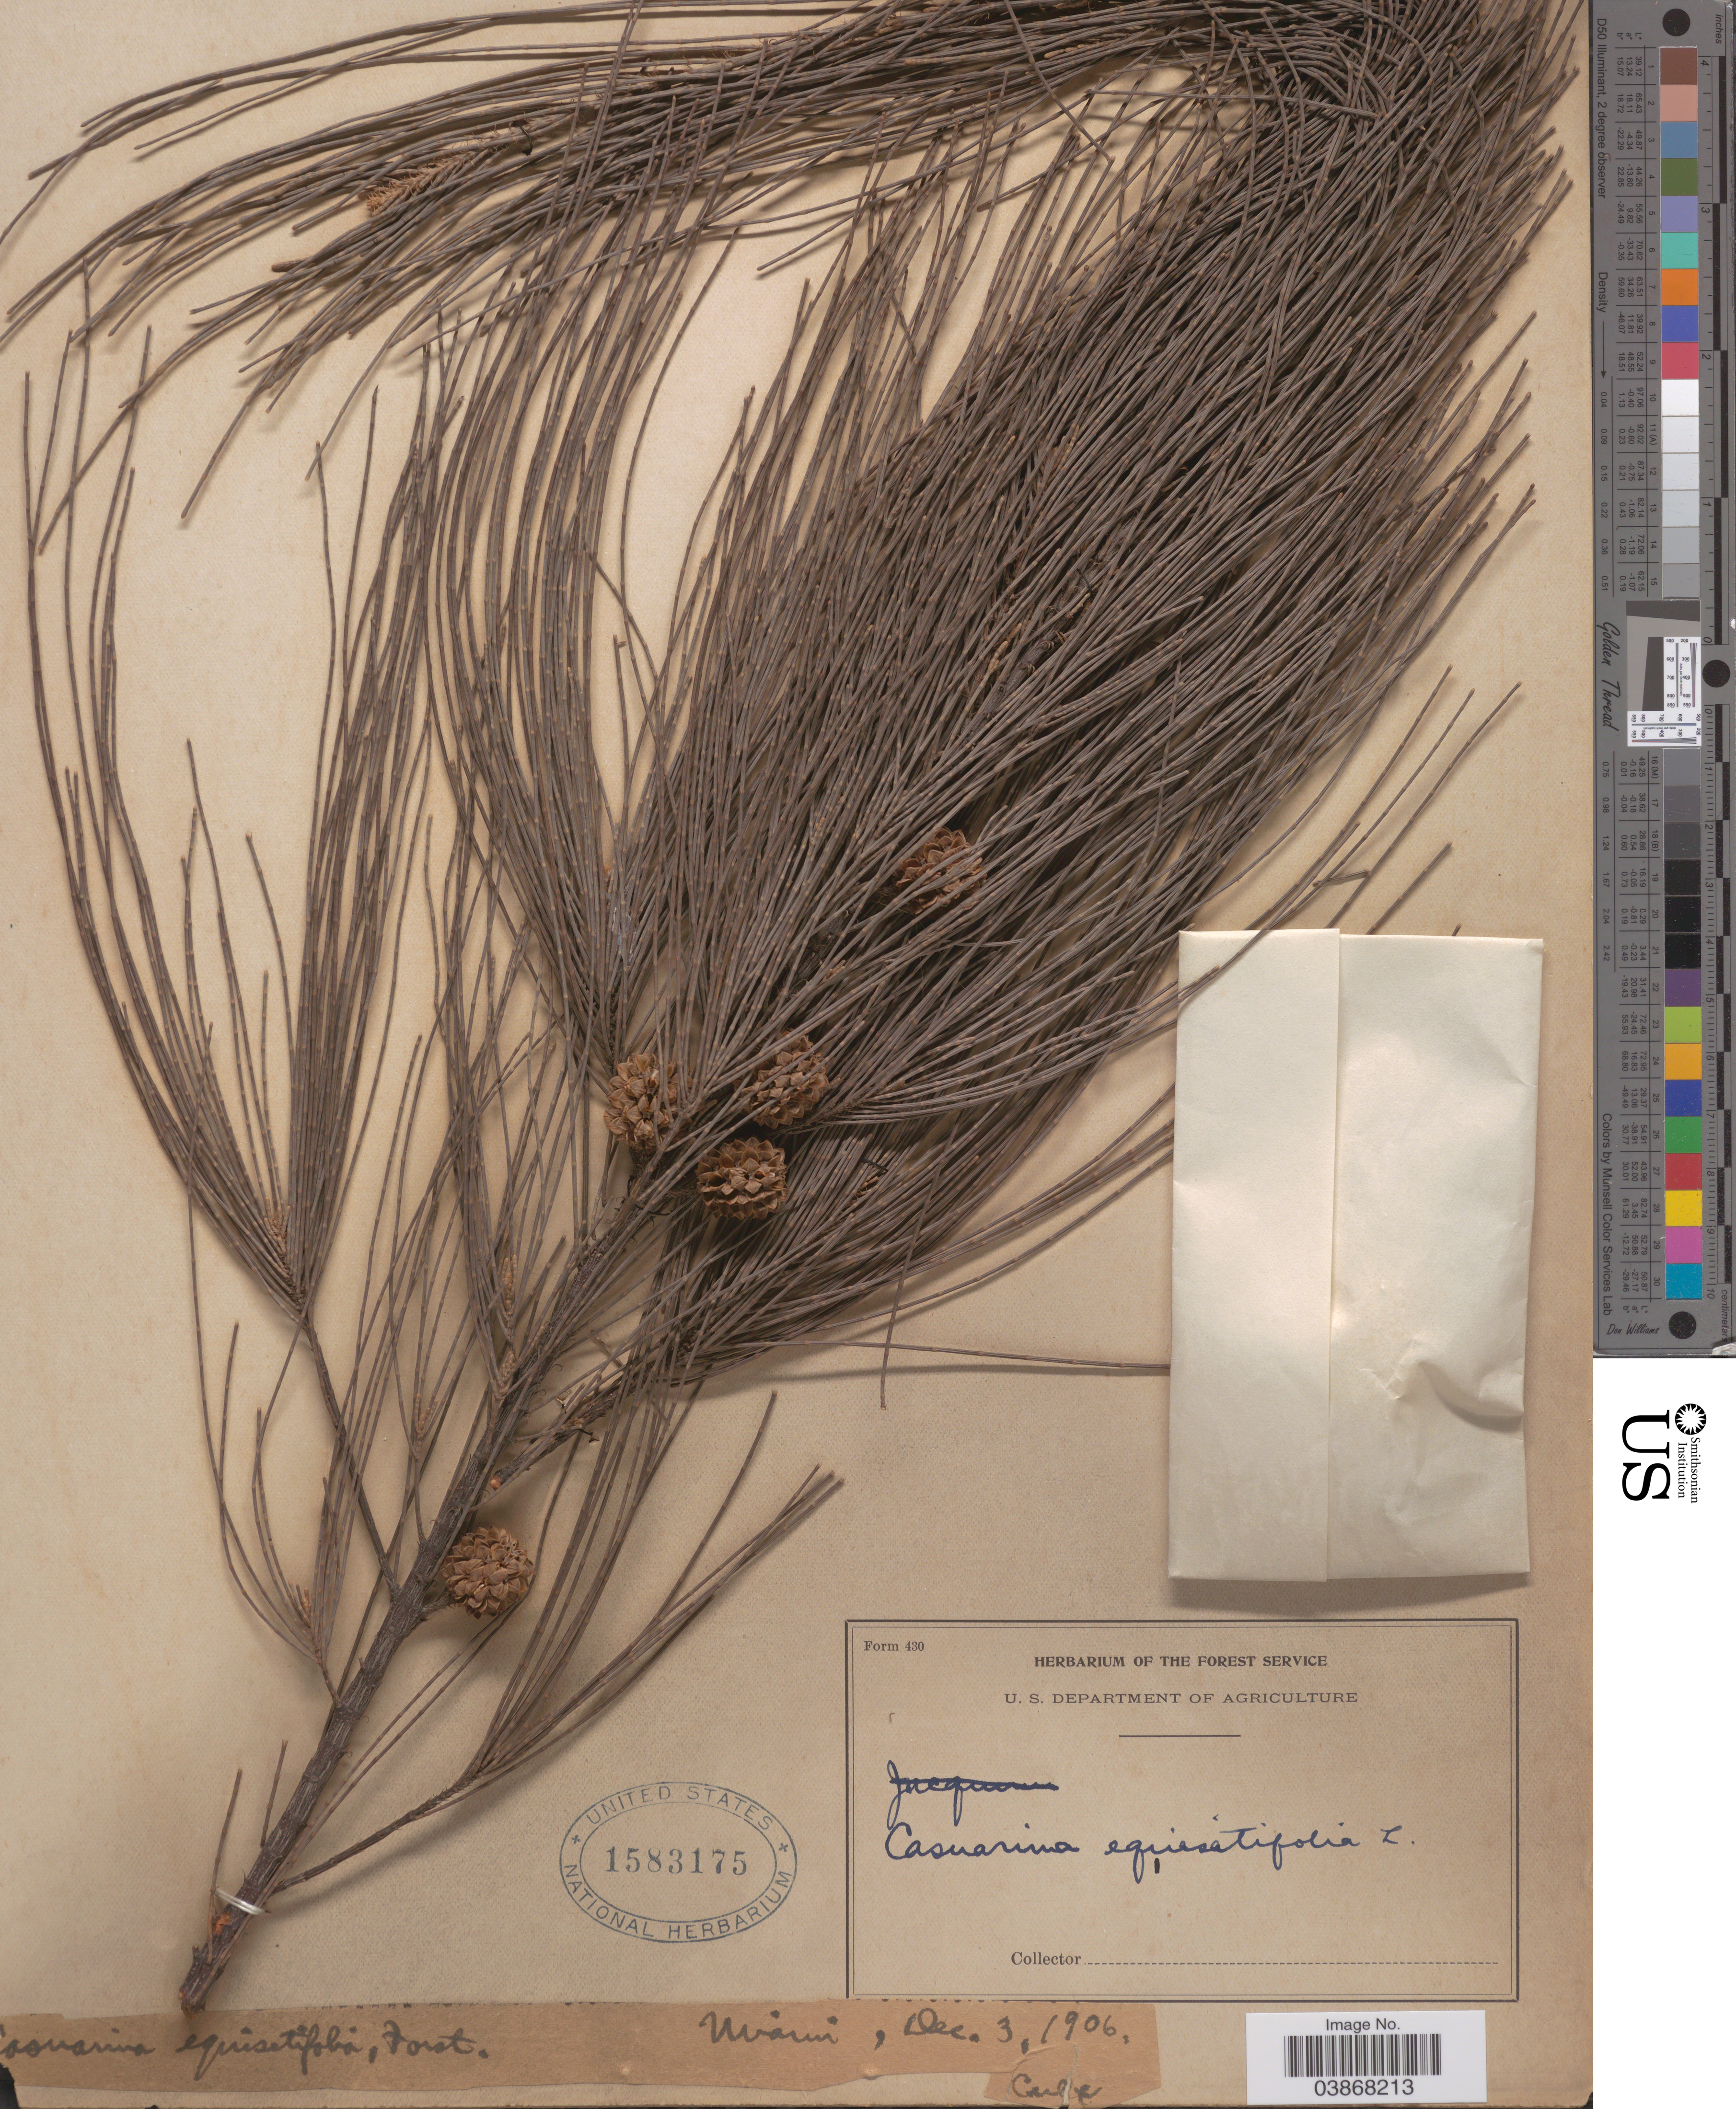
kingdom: Plantae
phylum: Tracheophyta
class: Magnoliopsida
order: Fagales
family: Casuarinaceae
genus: Casuarina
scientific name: Casuarina equisetifolia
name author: L.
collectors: Ex herb. Forest Department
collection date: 1906-12-03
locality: Miami [interpreted].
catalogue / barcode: US 1583175